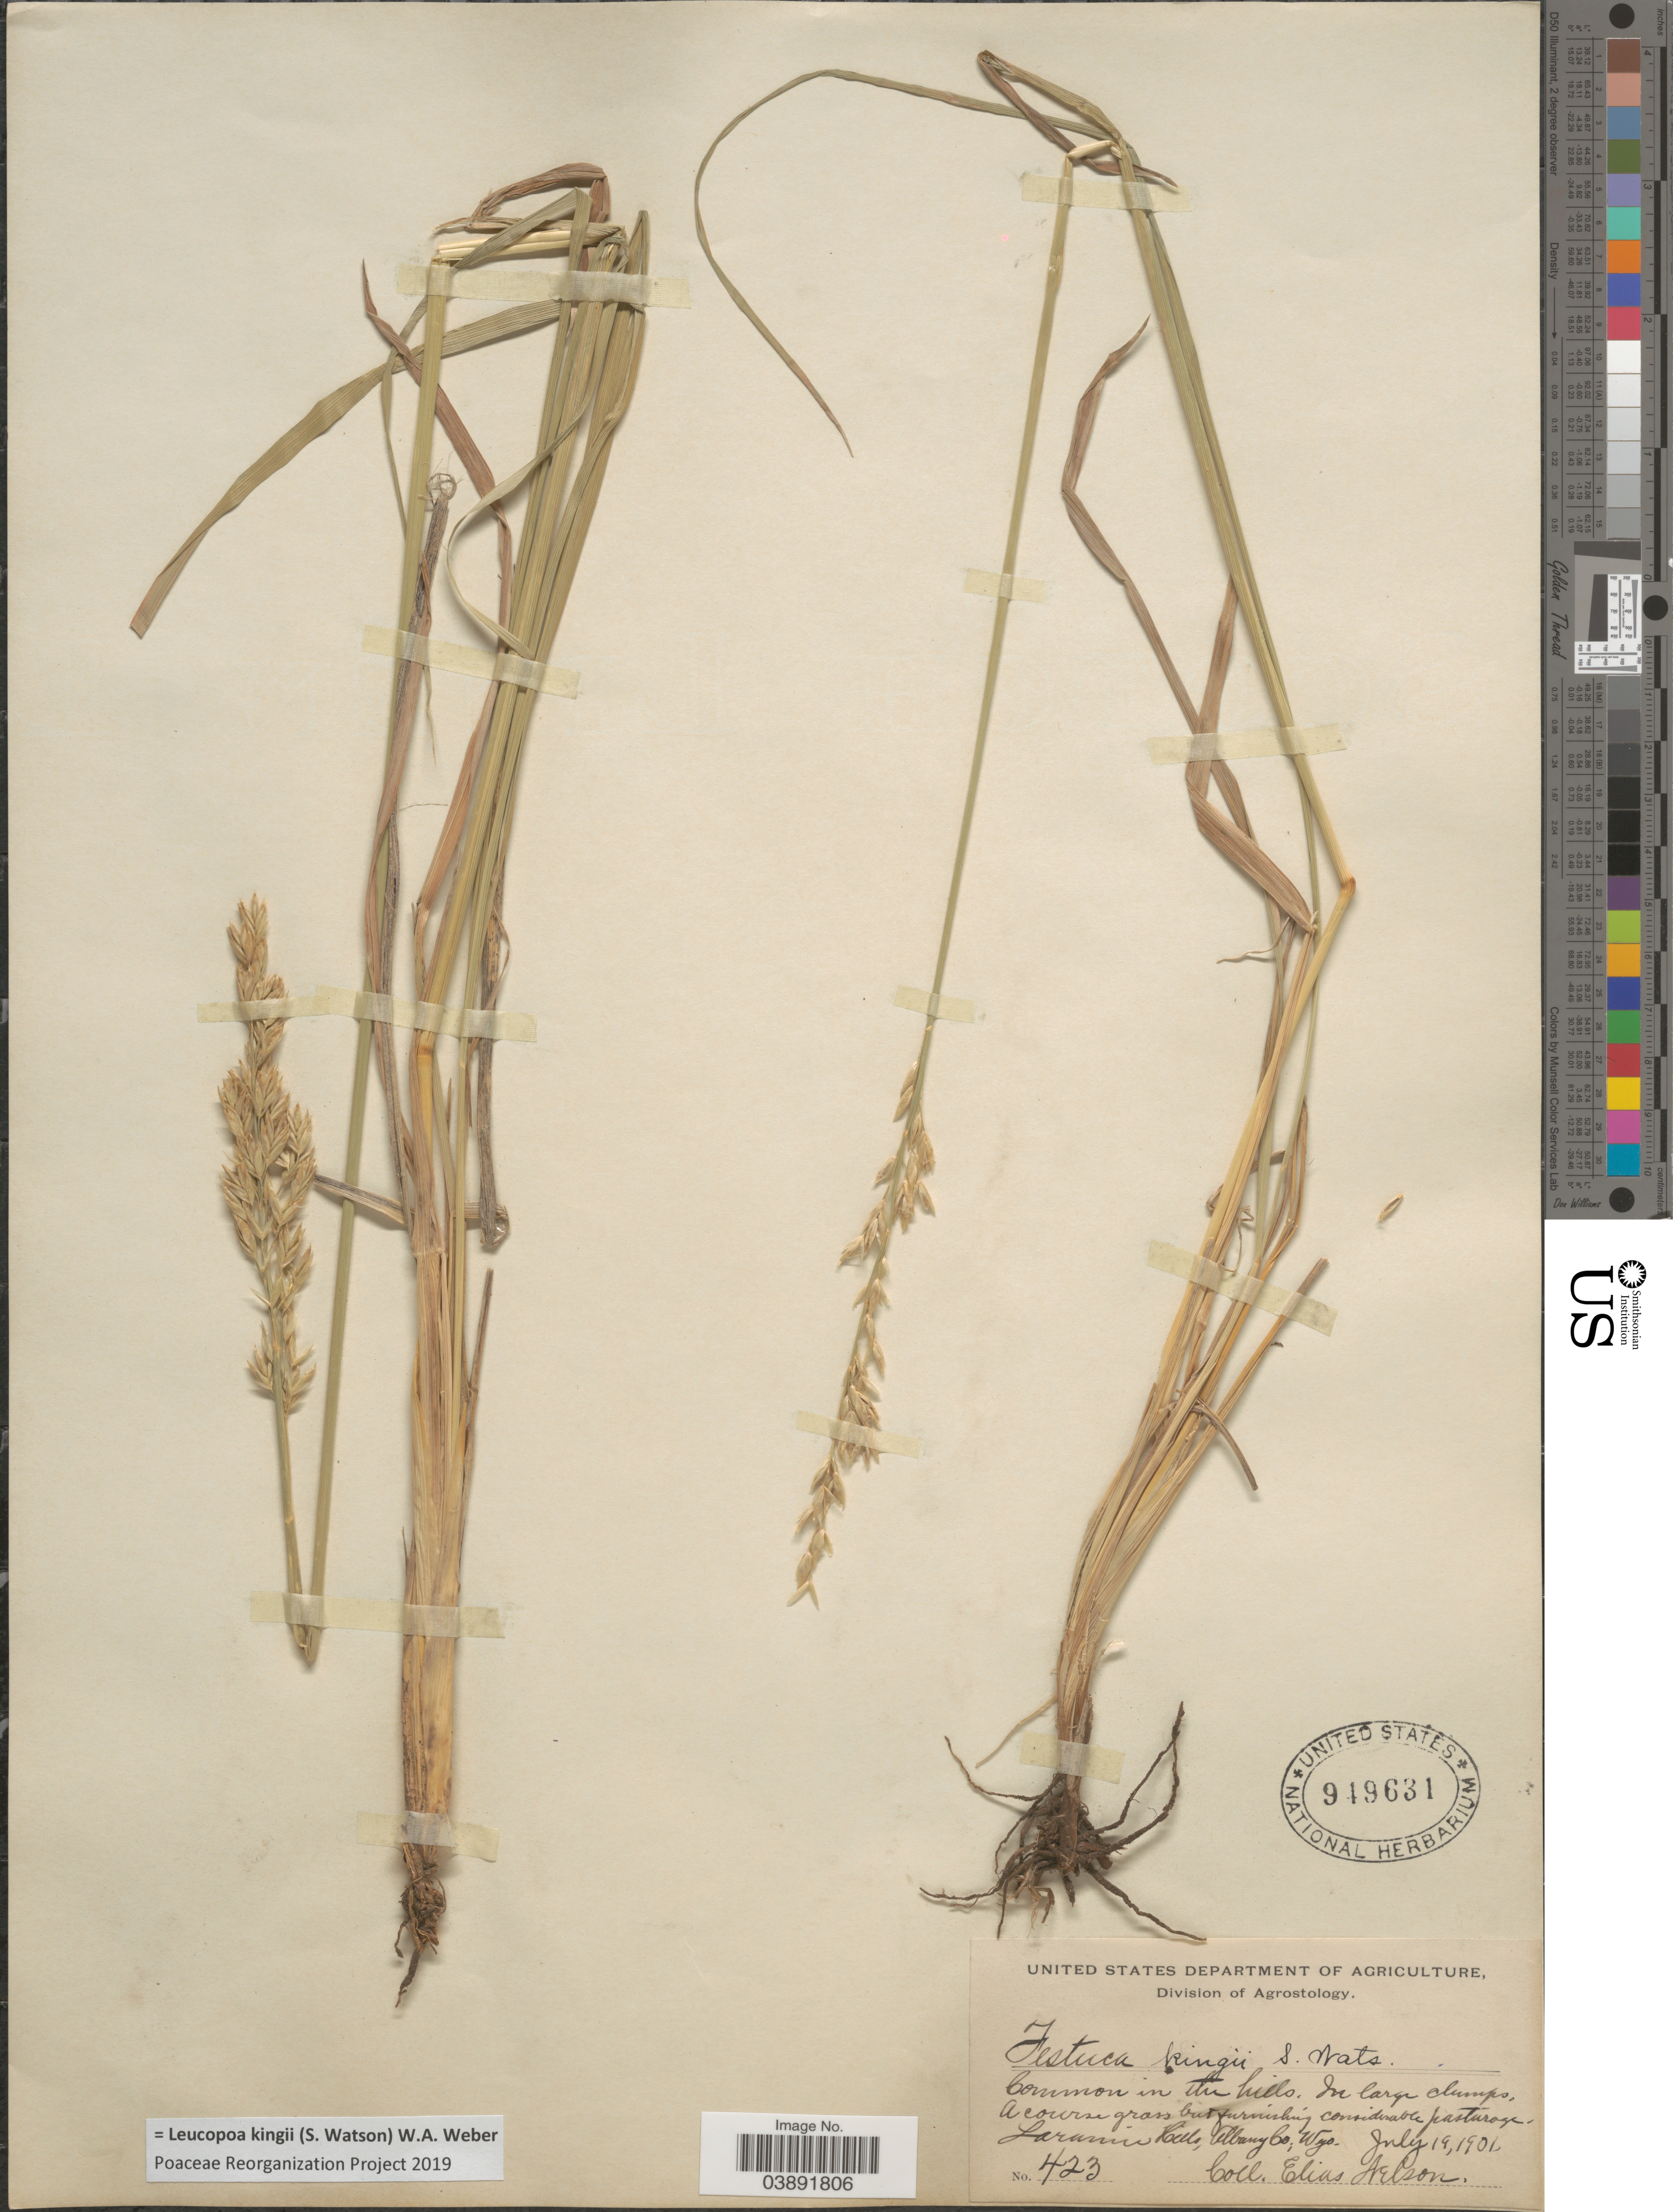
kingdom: Plantae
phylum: Tracheophyta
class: Liliopsida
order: Poales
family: Poaceae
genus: Hesperochloa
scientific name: Hesperochloa kingii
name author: (S. Watson) Rydb.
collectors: E. Nelson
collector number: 423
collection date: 1901-07-19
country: United States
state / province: Wyoming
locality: Laramie Hills, Albany Co.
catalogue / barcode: US 949631